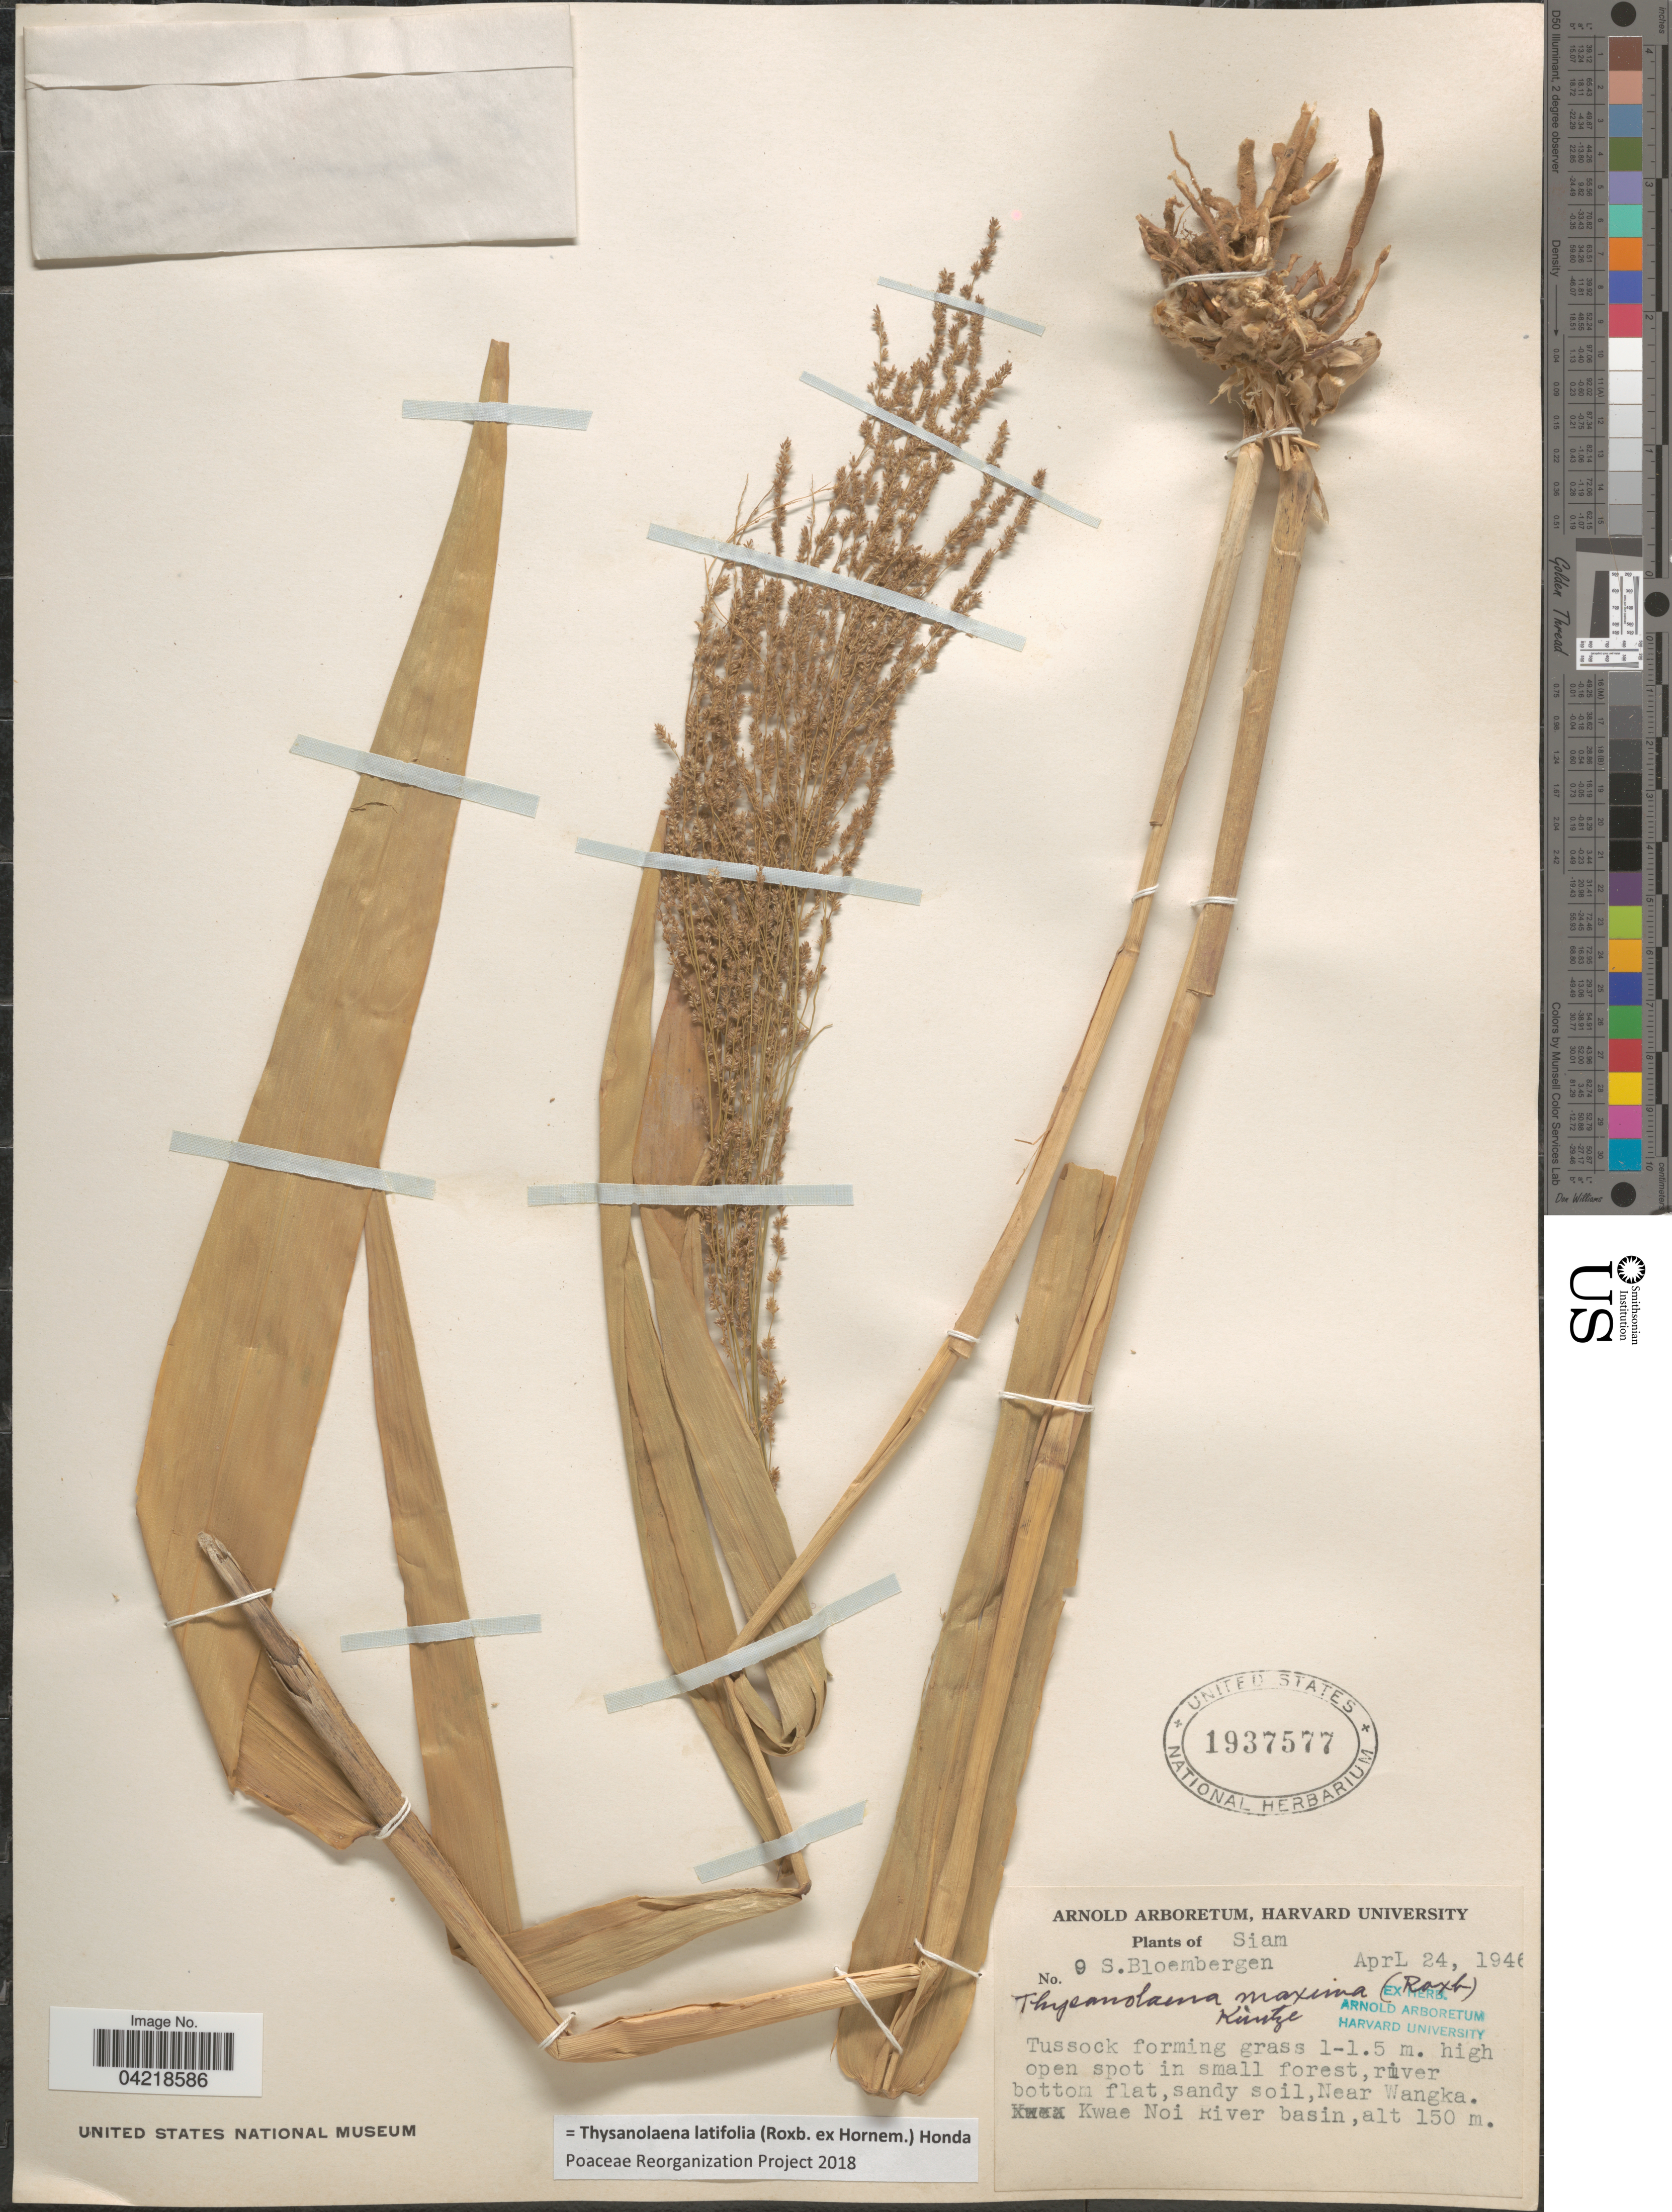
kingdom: Plantae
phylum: Tracheophyta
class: Liliopsida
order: Poales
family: Poaceae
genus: Thysanolaena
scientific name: Thysanolaena latifolia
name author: (Roxb. ex Hornem.) Honda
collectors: S. Bloembergen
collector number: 9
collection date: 1946-04-24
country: Thailand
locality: Siam. Near Wangka, Kwae Noi River basin.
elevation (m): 150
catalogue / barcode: US 1937577